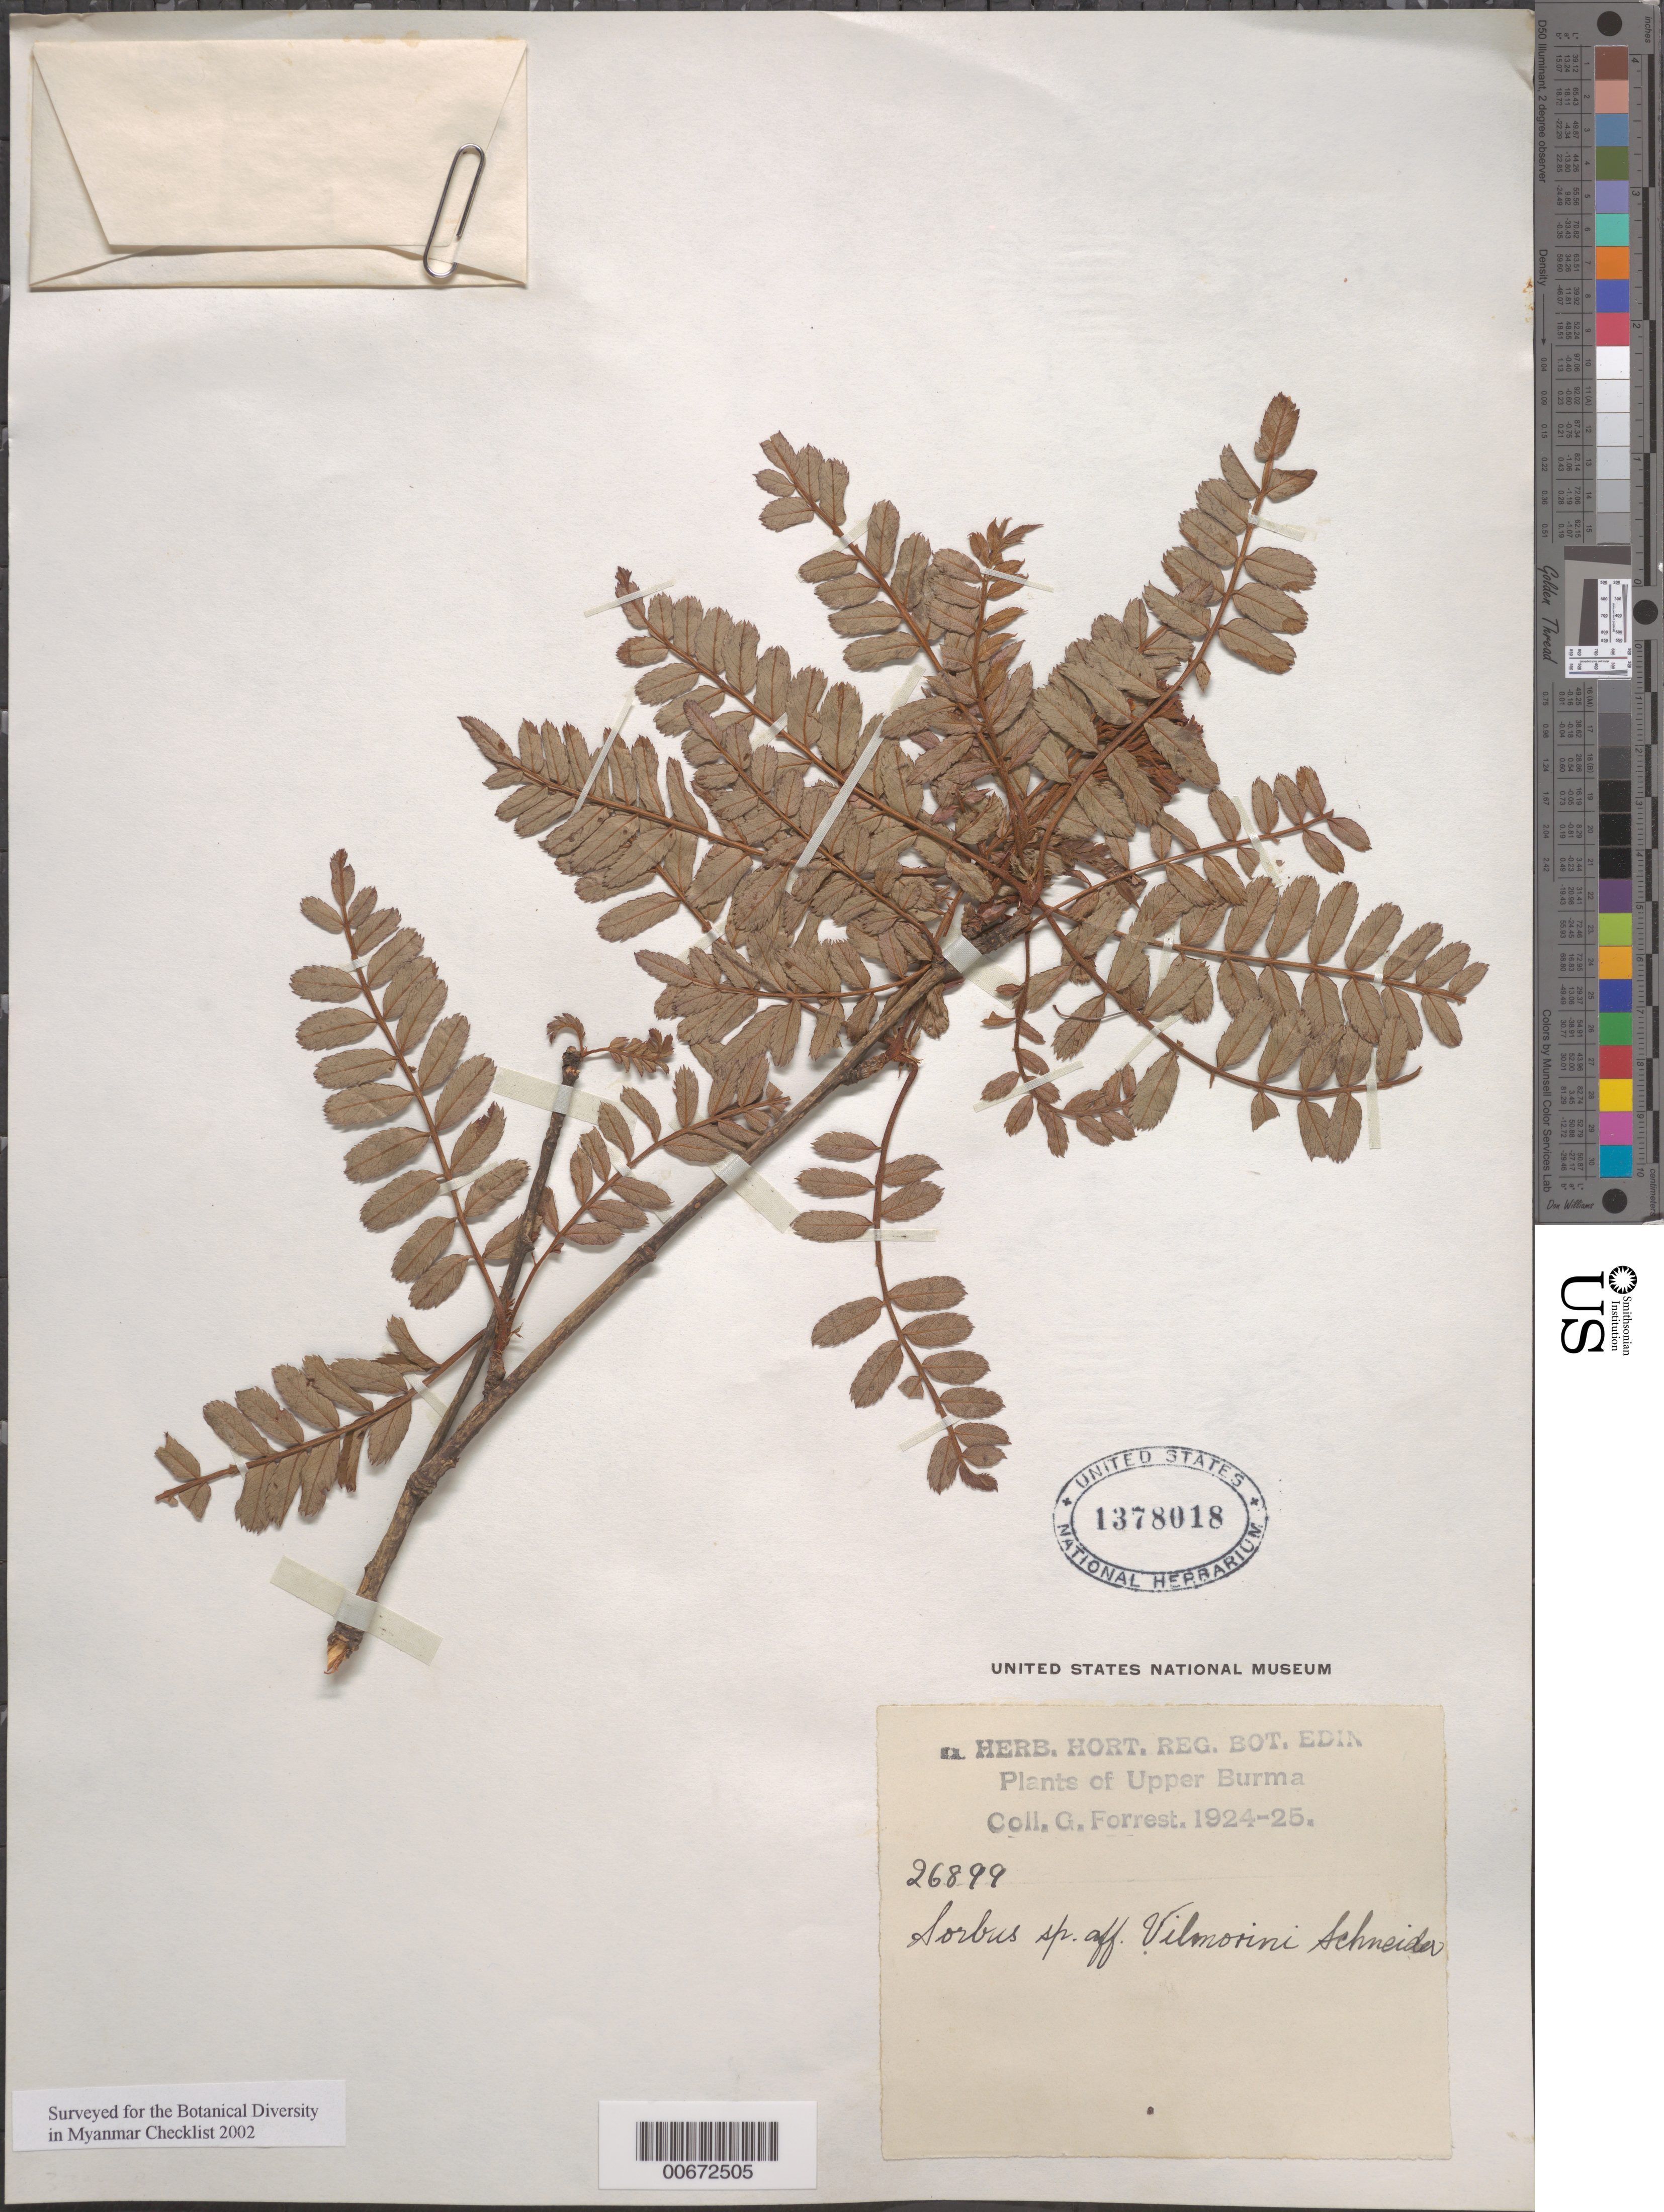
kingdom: Plantae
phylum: Tracheophyta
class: Magnoliopsida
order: Rosales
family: Rosaceae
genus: Sorbus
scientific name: Sorbus vilmorini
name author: C.K. Schneid.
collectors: G. Forrest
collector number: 26899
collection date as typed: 1924 to -- --- 1925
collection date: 1924/1925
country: Myanmar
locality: Upper Burma.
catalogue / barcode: US 1378018